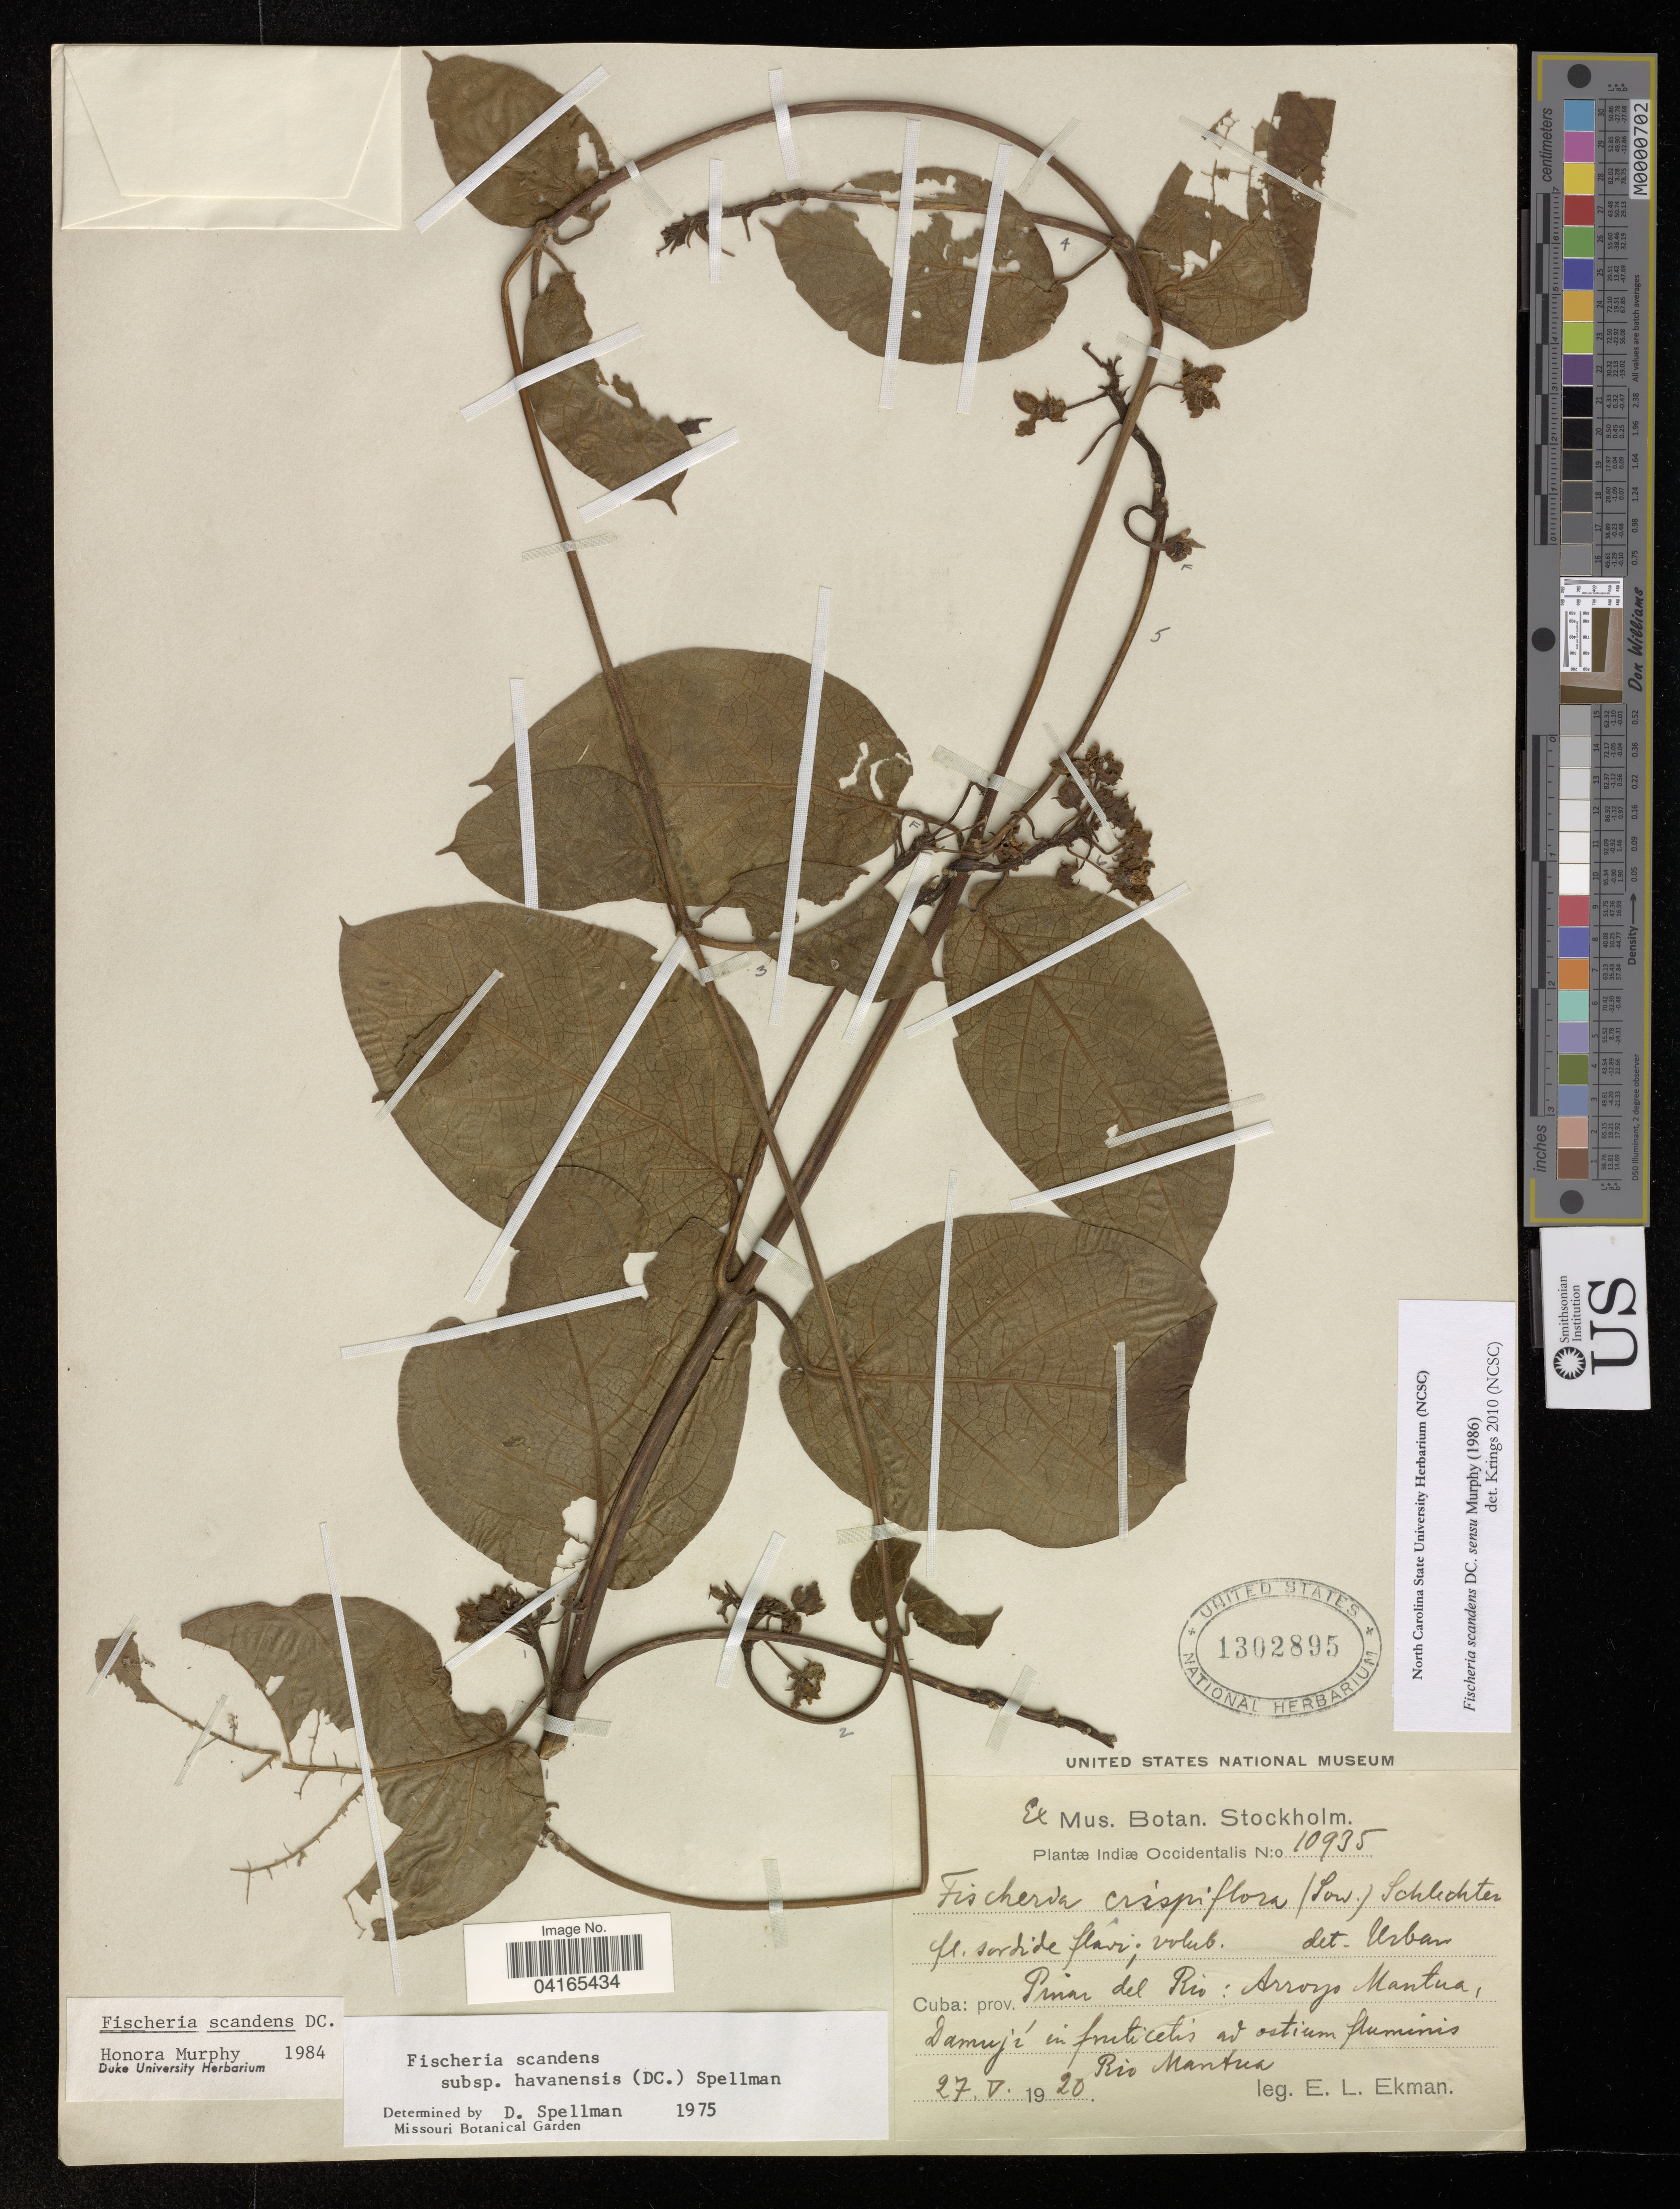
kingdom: Plantae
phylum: Tracheophyta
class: Magnoliopsida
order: Gentianales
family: Apocynaceae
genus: Fischeria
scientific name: Fischeria scandens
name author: DC.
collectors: E. L. Ekman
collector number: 10935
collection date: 1920-05-27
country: Cuba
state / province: Pinar del Río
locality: Arroyo Mantua, Damuja' en fruticetis av ostium fluminis Rio Mantua.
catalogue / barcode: US 1302895